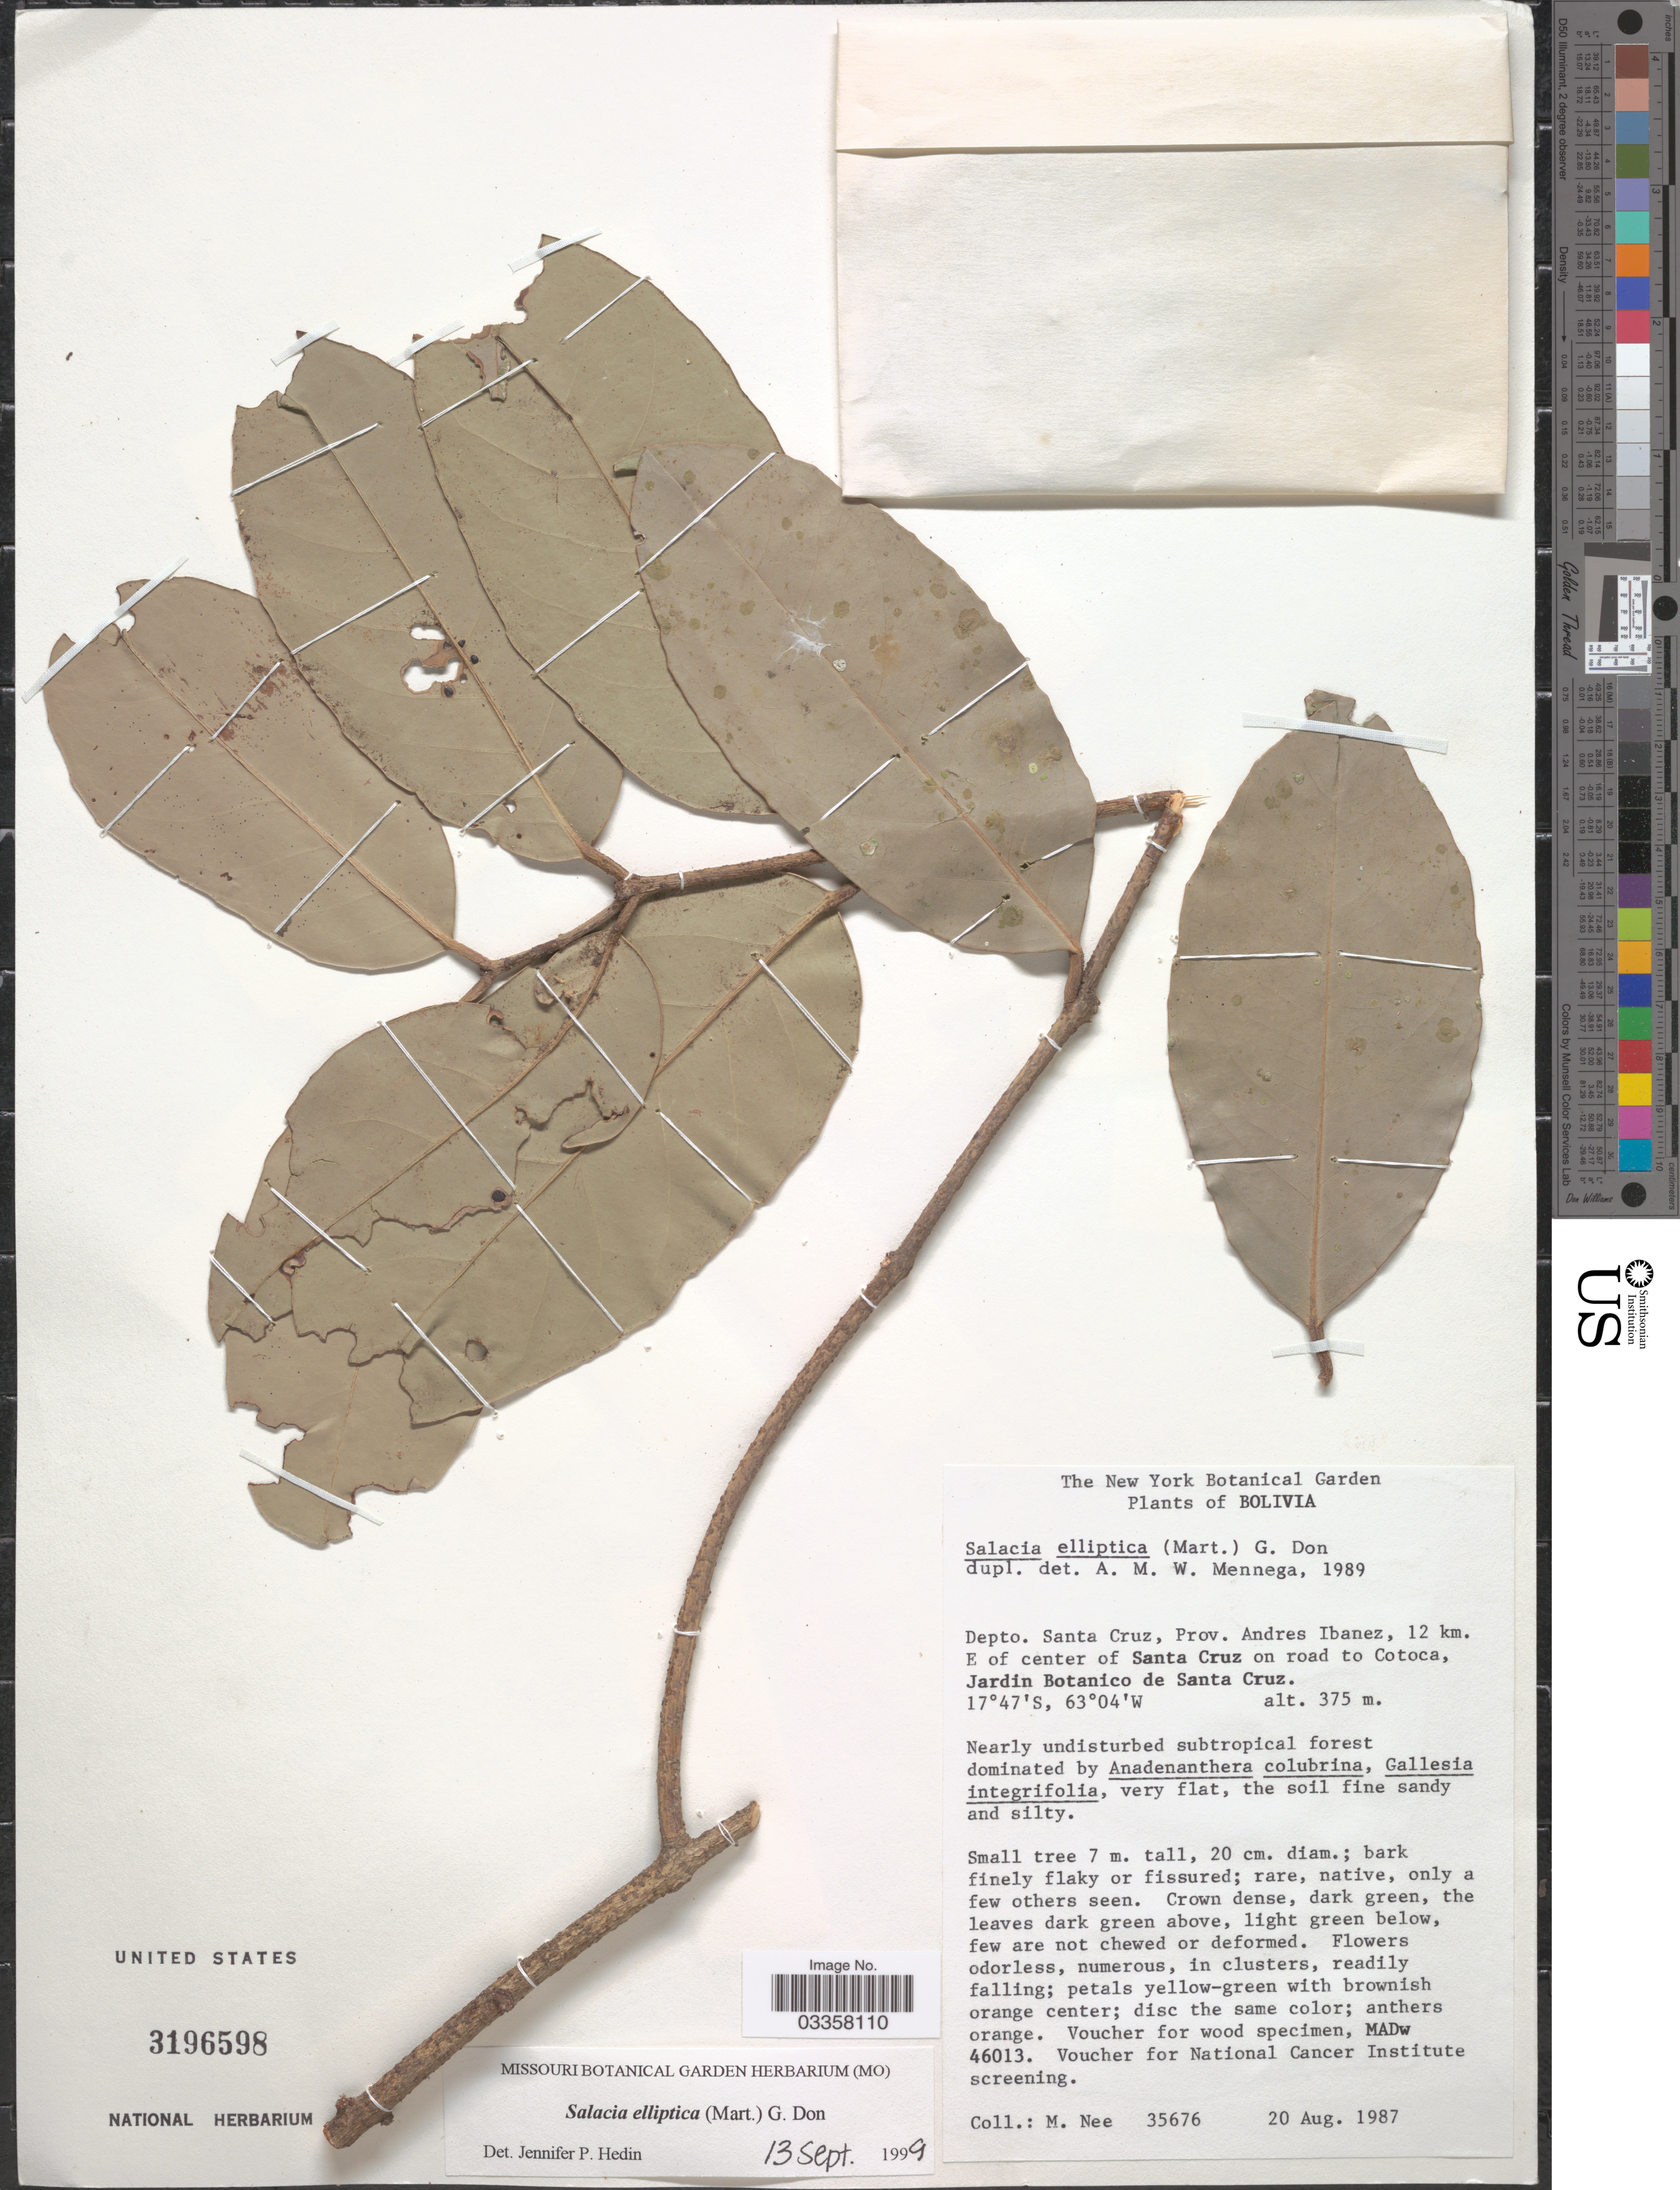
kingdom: Plantae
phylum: Tracheophyta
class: Magnoliopsida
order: Celastrales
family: Celastraceae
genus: Salacia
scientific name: Salacia elliptica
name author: (Mart. ex Schult.) G. Don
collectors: M. Nee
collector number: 35676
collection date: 1987-08-20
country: Bolivia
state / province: Santa Cruz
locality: Depto. Santa Cruz, Prov. Andres Ibanez, 12 km. E of center of Santa Cruz on road to Cotoca, Jardin Botanico de Santa Cruz.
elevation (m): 375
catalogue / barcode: US 3196598